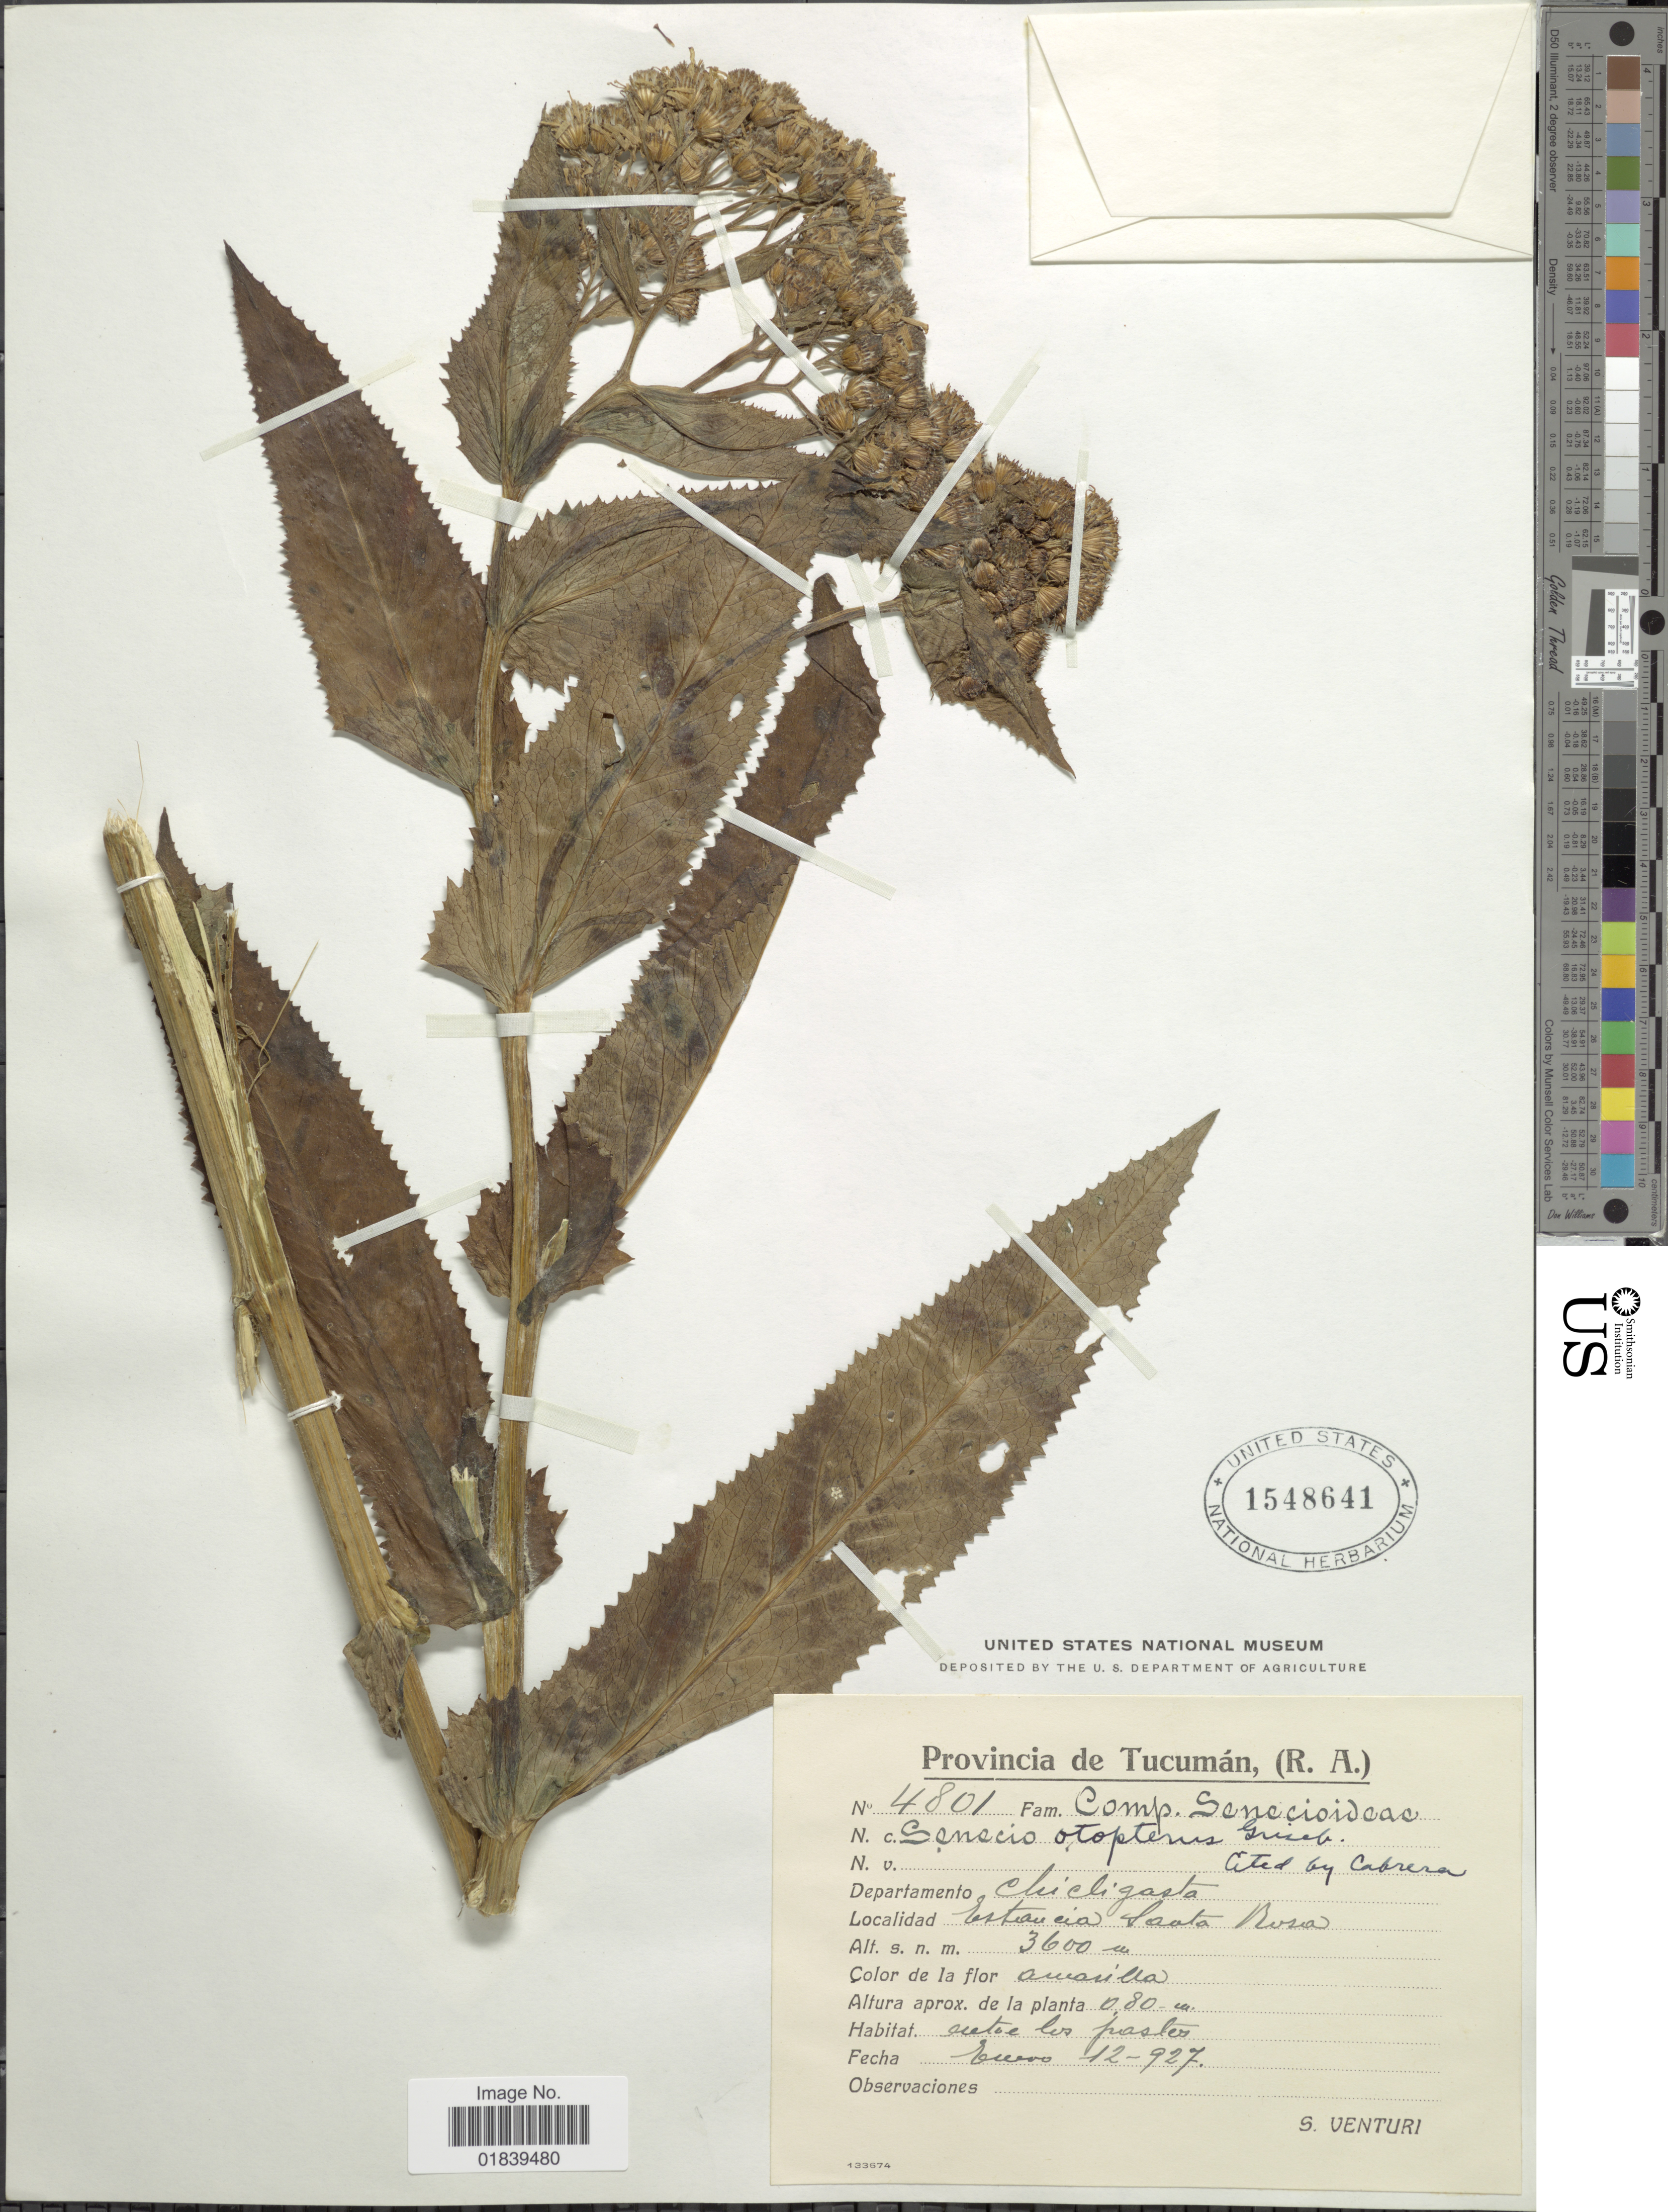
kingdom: Plantae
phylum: Tracheophyta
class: Magnoliopsida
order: Asterales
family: Asteraceae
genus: Senecio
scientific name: Senecio otopterus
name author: Griseb.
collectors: S. Venturi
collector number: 4801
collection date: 1927-01-12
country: Argentina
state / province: Tucuman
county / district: Chicligasta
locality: Estancia Sasta Rosa.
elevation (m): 3600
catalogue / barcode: US 1548641